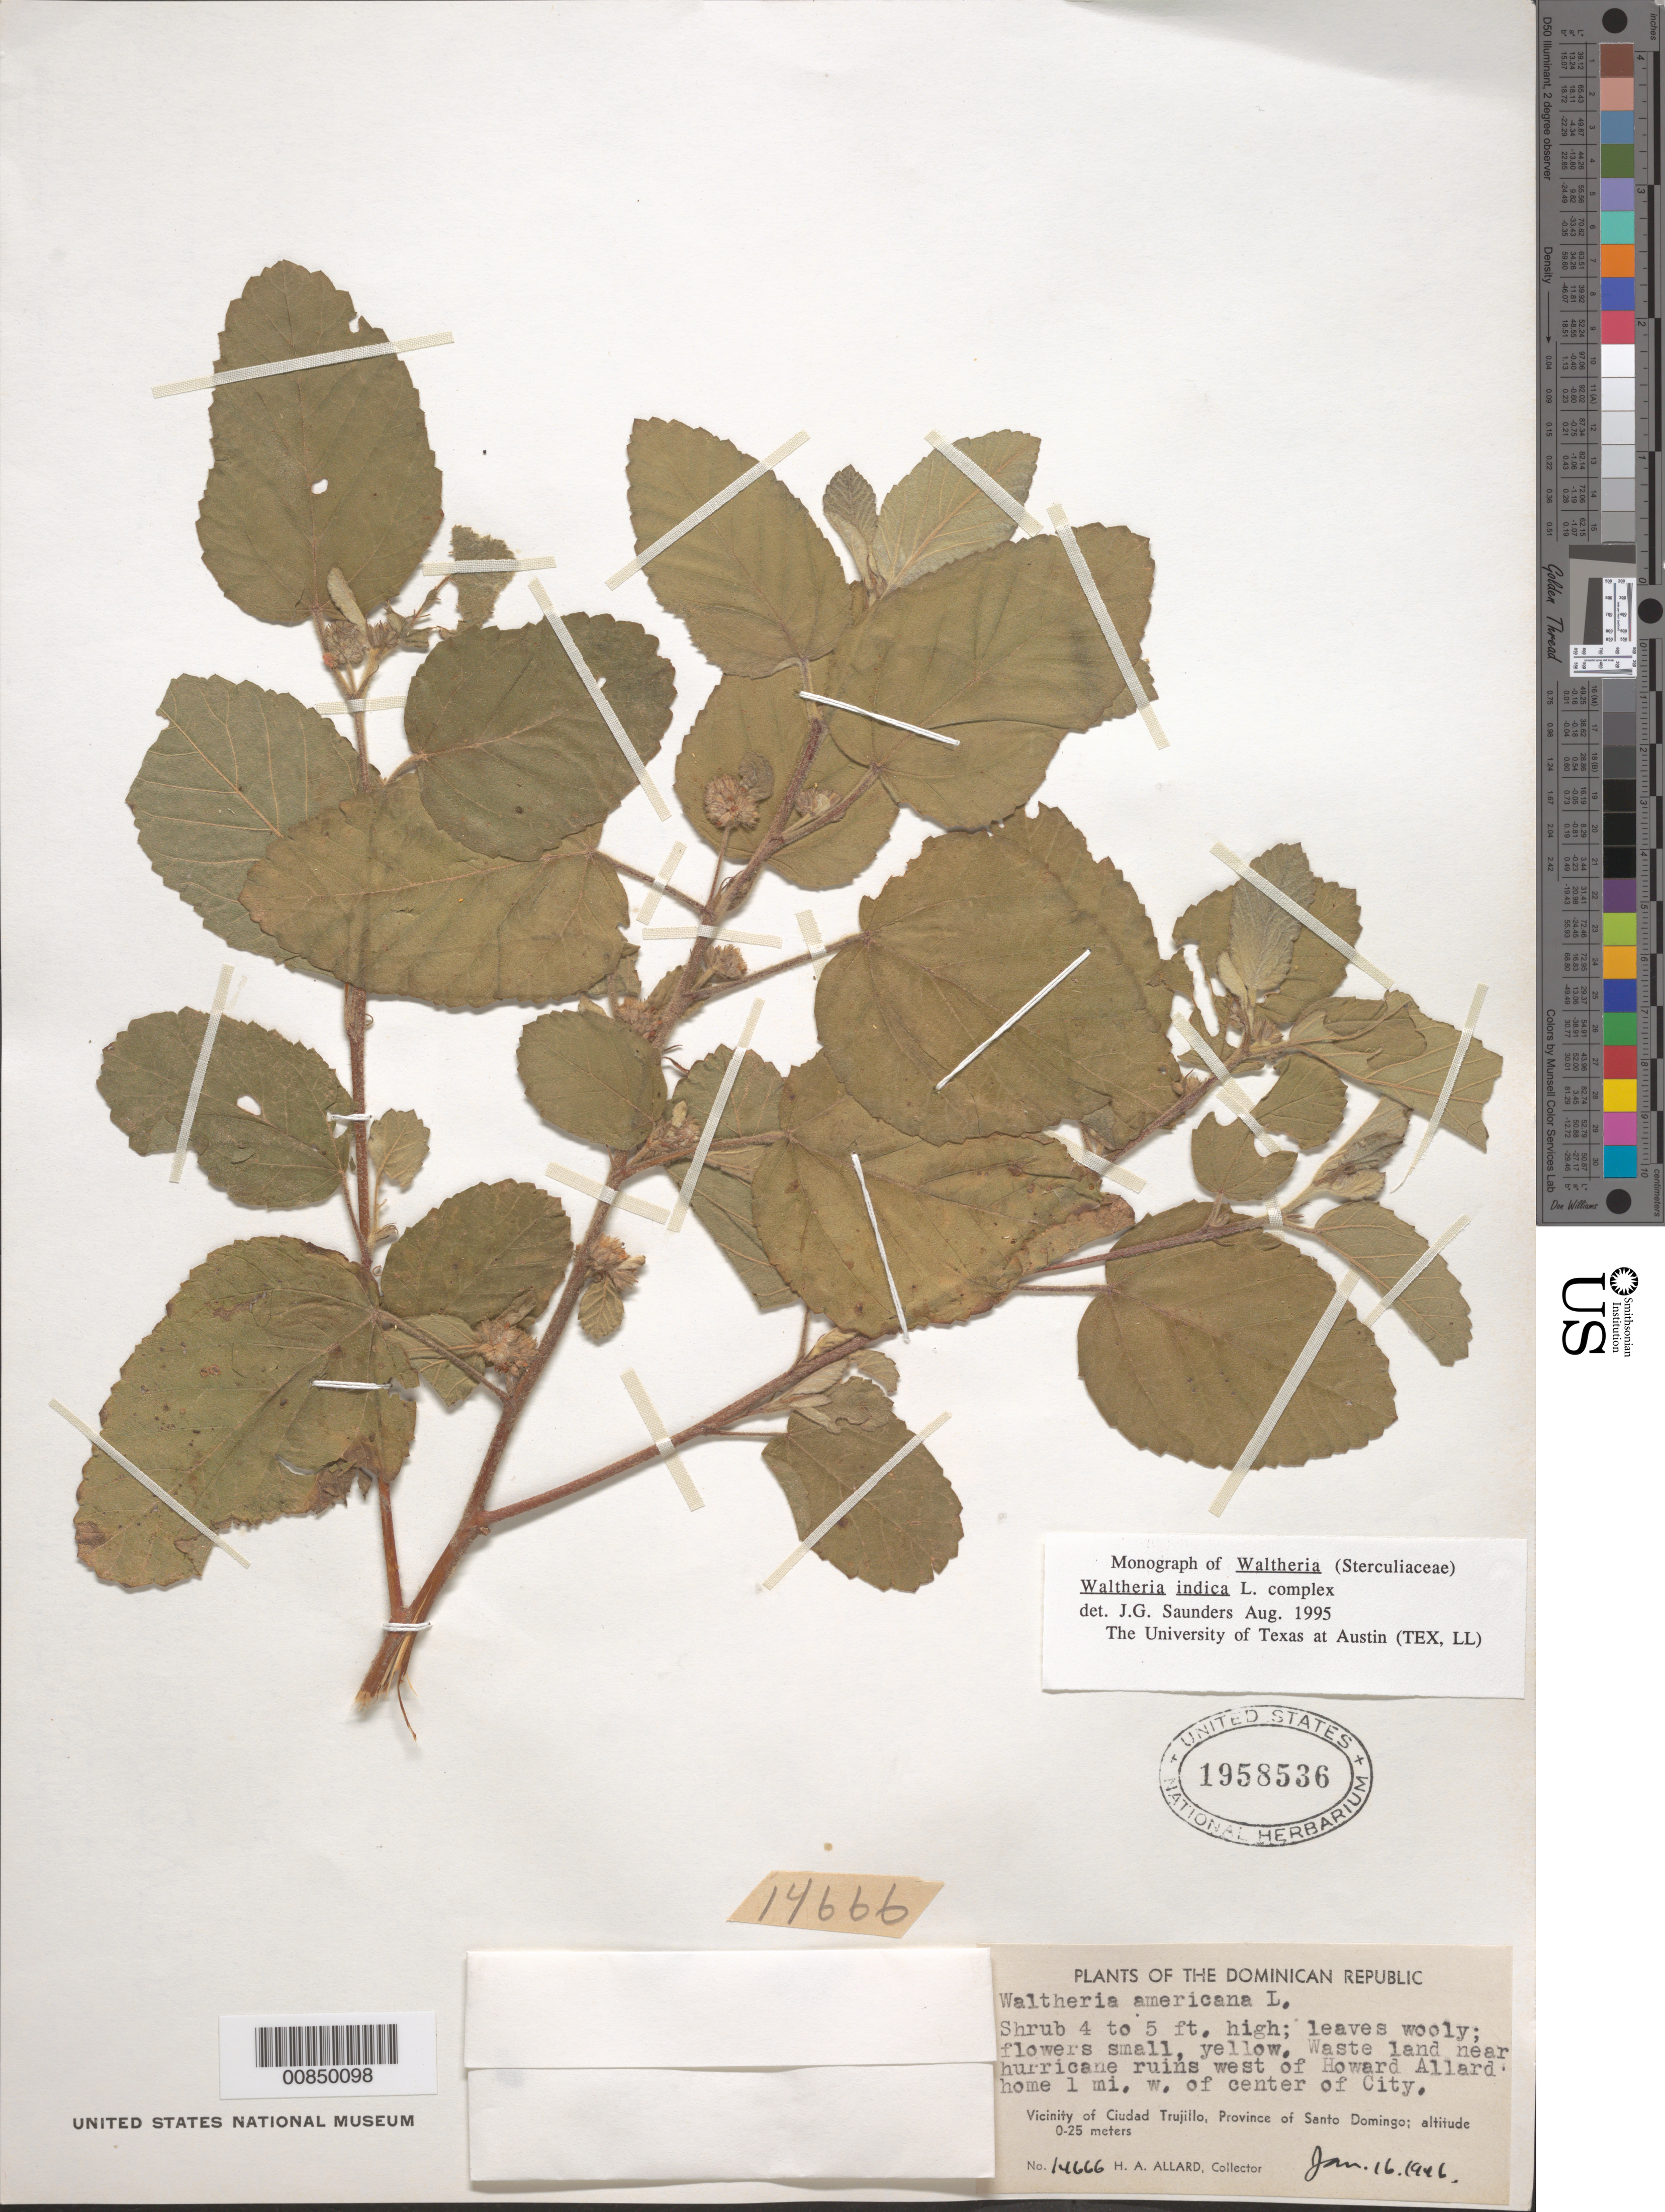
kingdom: Plantae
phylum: Tracheophyta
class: Magnoliopsida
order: Malvales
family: Malvaceae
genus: Waltheria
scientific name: Waltheria indica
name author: L.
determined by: Saunders, J. G.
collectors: H. A. Allard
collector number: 14666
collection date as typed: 16 Jan 1946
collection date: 1946-01-16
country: Dominican Republic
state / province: Distrito Nacional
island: Hispaniola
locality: Vicinity of Santo Domingo City, near hurricane ruins W of Howard Allard's home, 1 mile W of center of city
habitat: Waste land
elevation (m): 0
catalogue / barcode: US 1958536